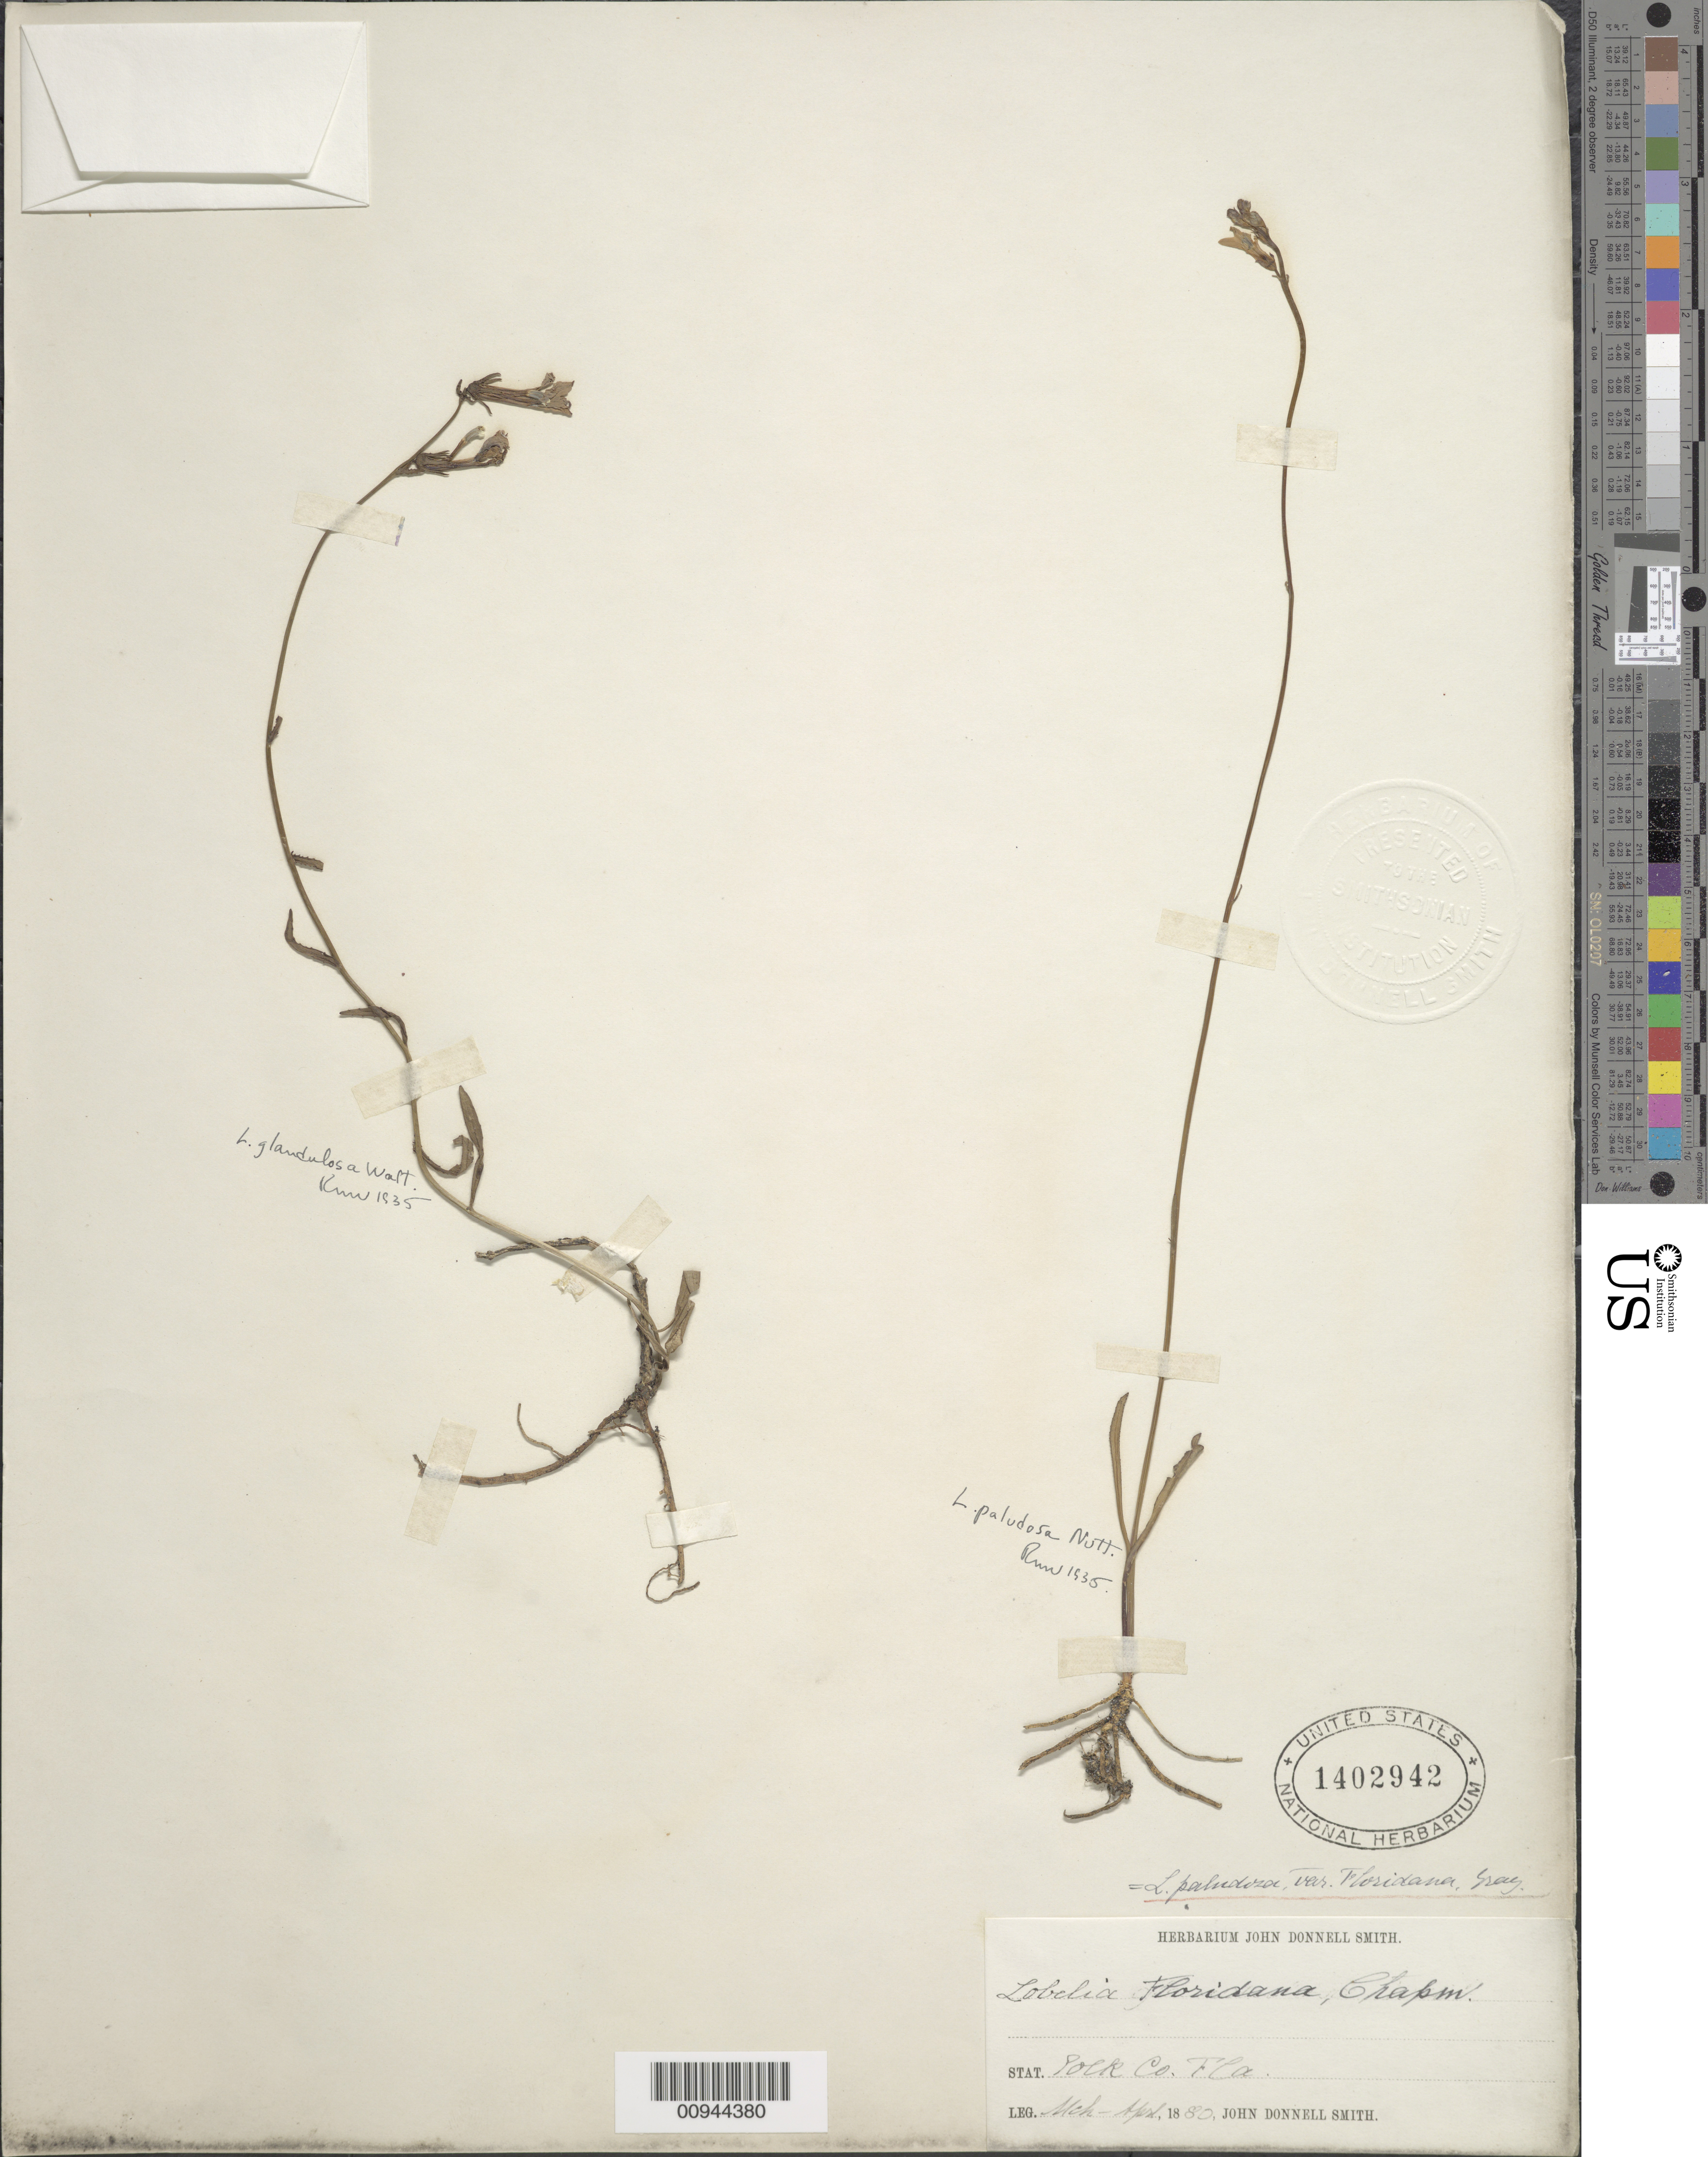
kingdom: Plantae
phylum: Tracheophyta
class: Magnoliopsida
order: Asterales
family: Campanulaceae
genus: Lobelia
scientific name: Lobelia glandulosa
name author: Walter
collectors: J. Donnell Smith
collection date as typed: Mar 1880 to April 1880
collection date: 1880-03/1880-04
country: United States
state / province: Florida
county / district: Polk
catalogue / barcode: US 1402942